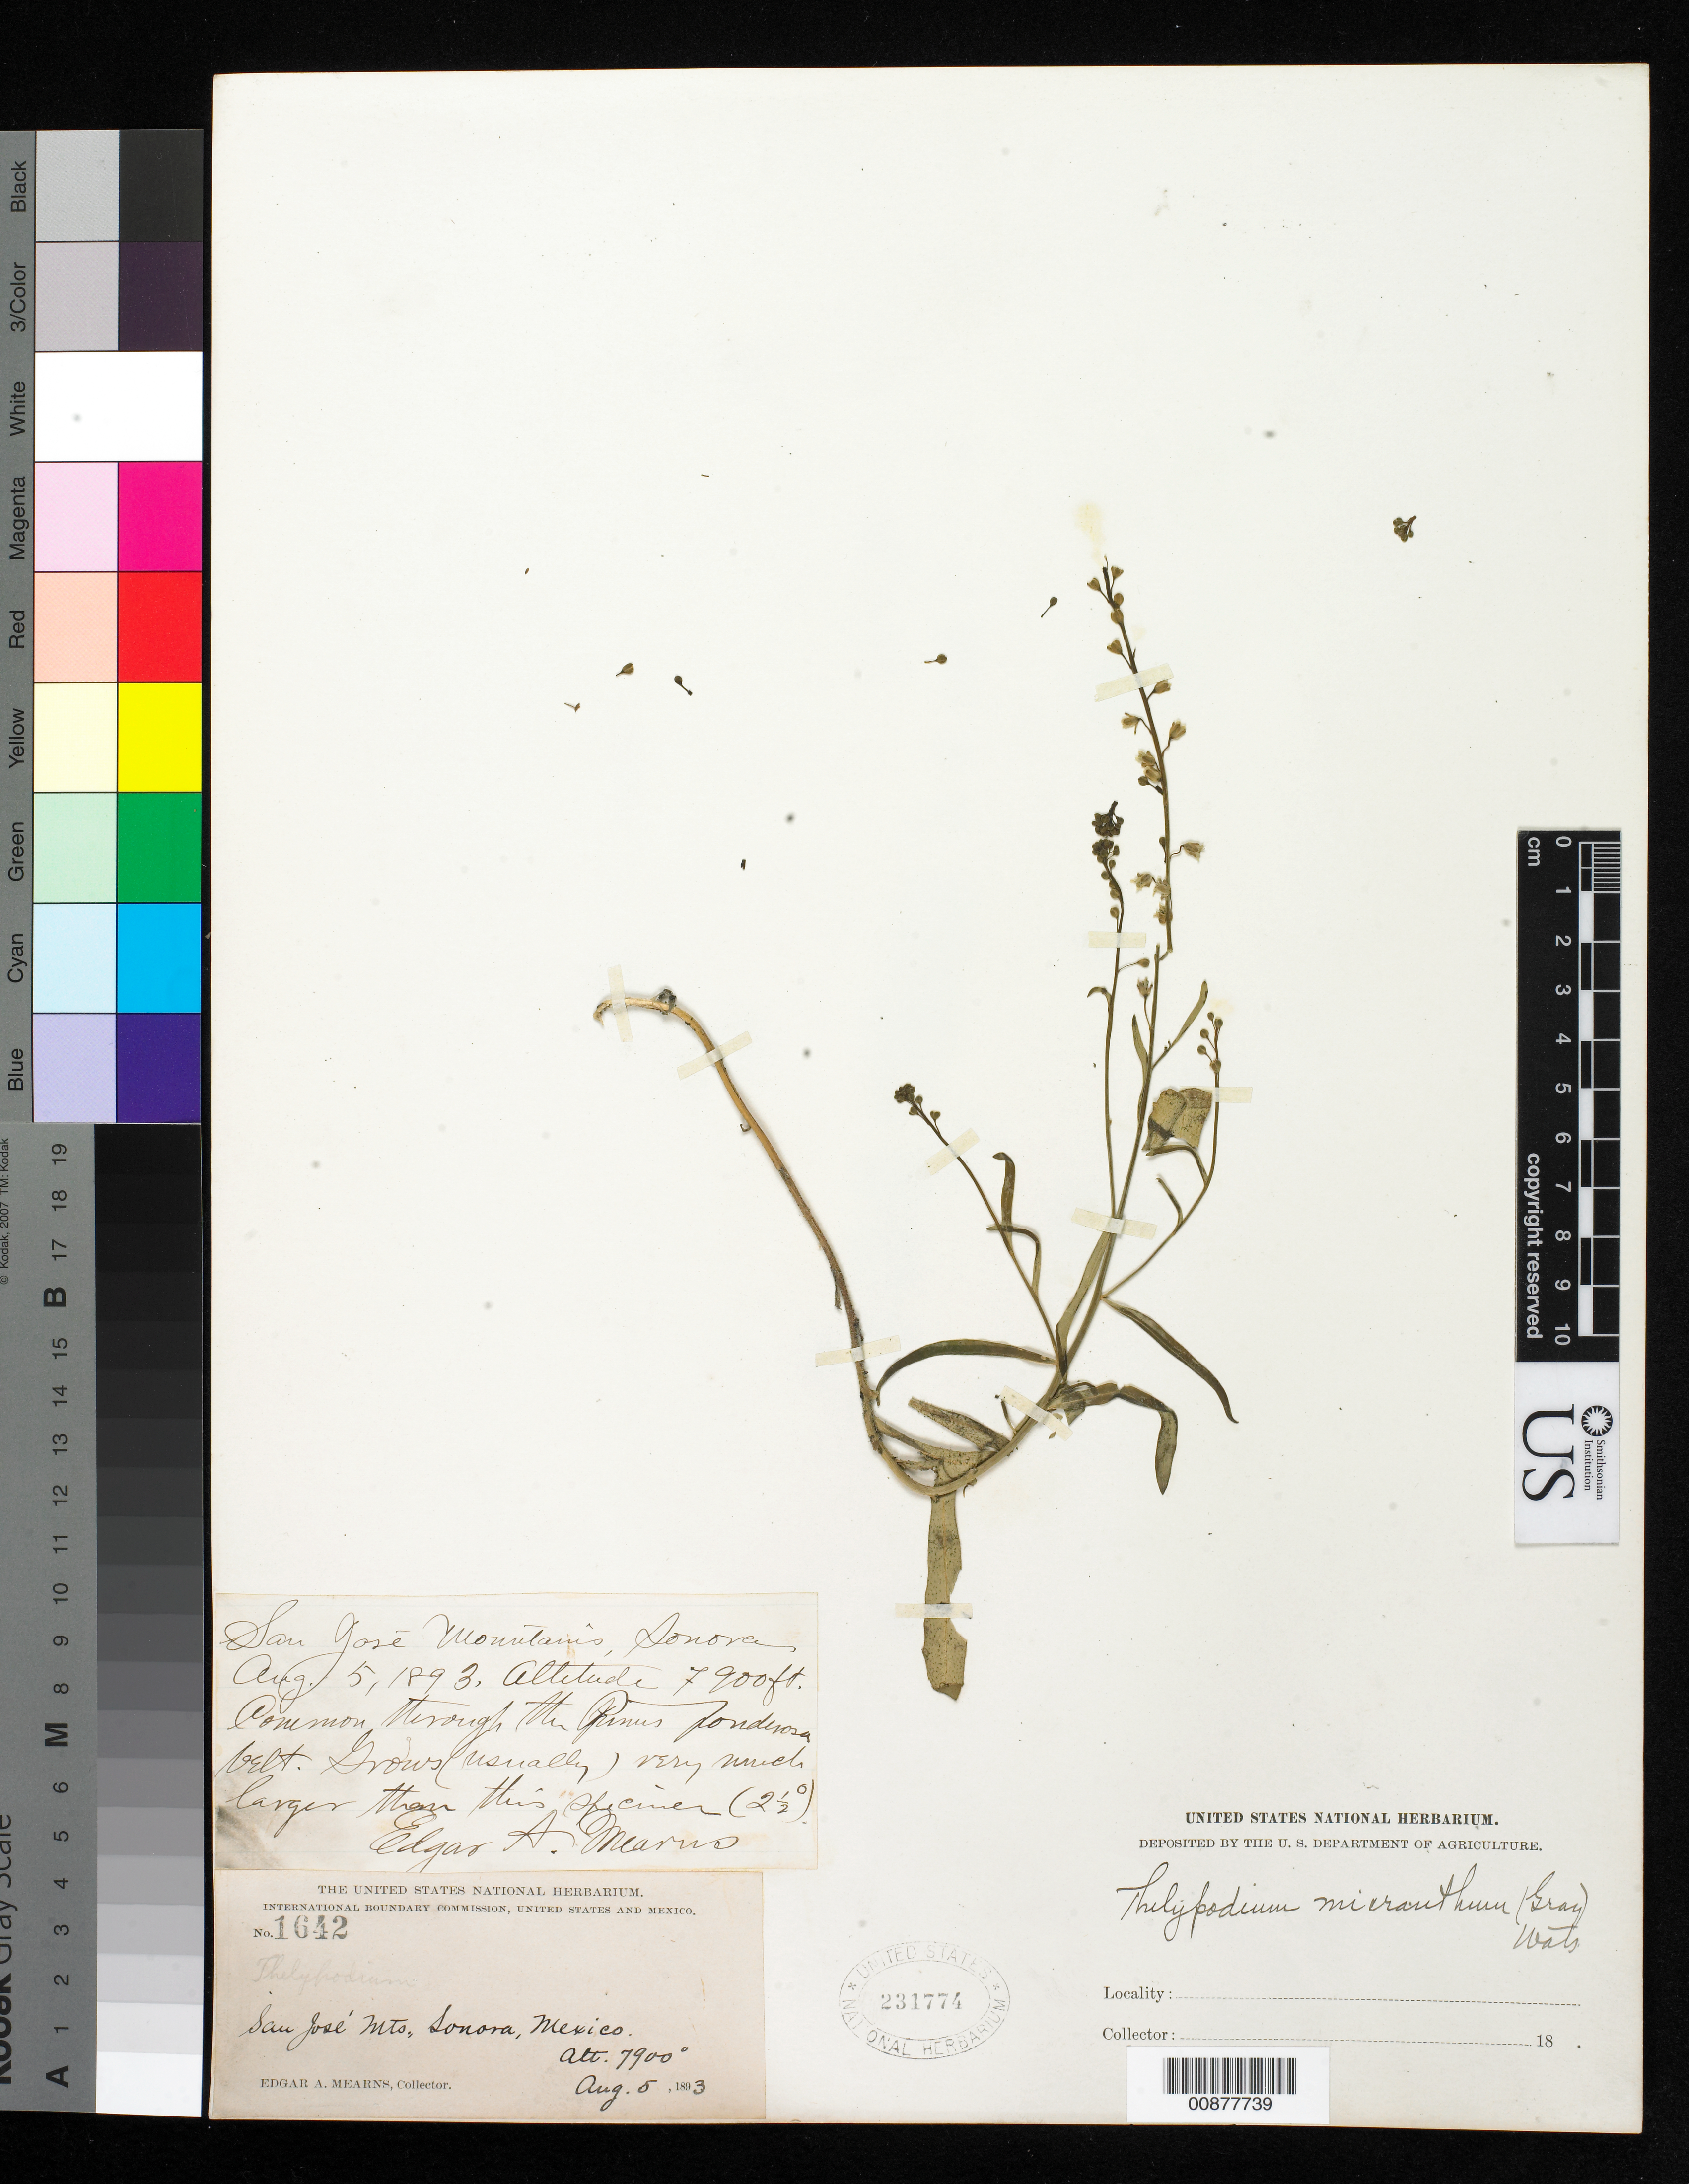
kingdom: Plantae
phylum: Tracheophyta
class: Magnoliopsida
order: Brassicales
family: Brassicaceae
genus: Pennellia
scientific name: Pennellia micrantha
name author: (A. Gray) Nieuwl.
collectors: E. A. Mearns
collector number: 1642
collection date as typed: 05 Aug 1893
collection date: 1893-08-05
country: Mexico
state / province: Sonora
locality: San José Mts., Sonora.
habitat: Common through the Pinus ponderosa belt.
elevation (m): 2408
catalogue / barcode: US 231774